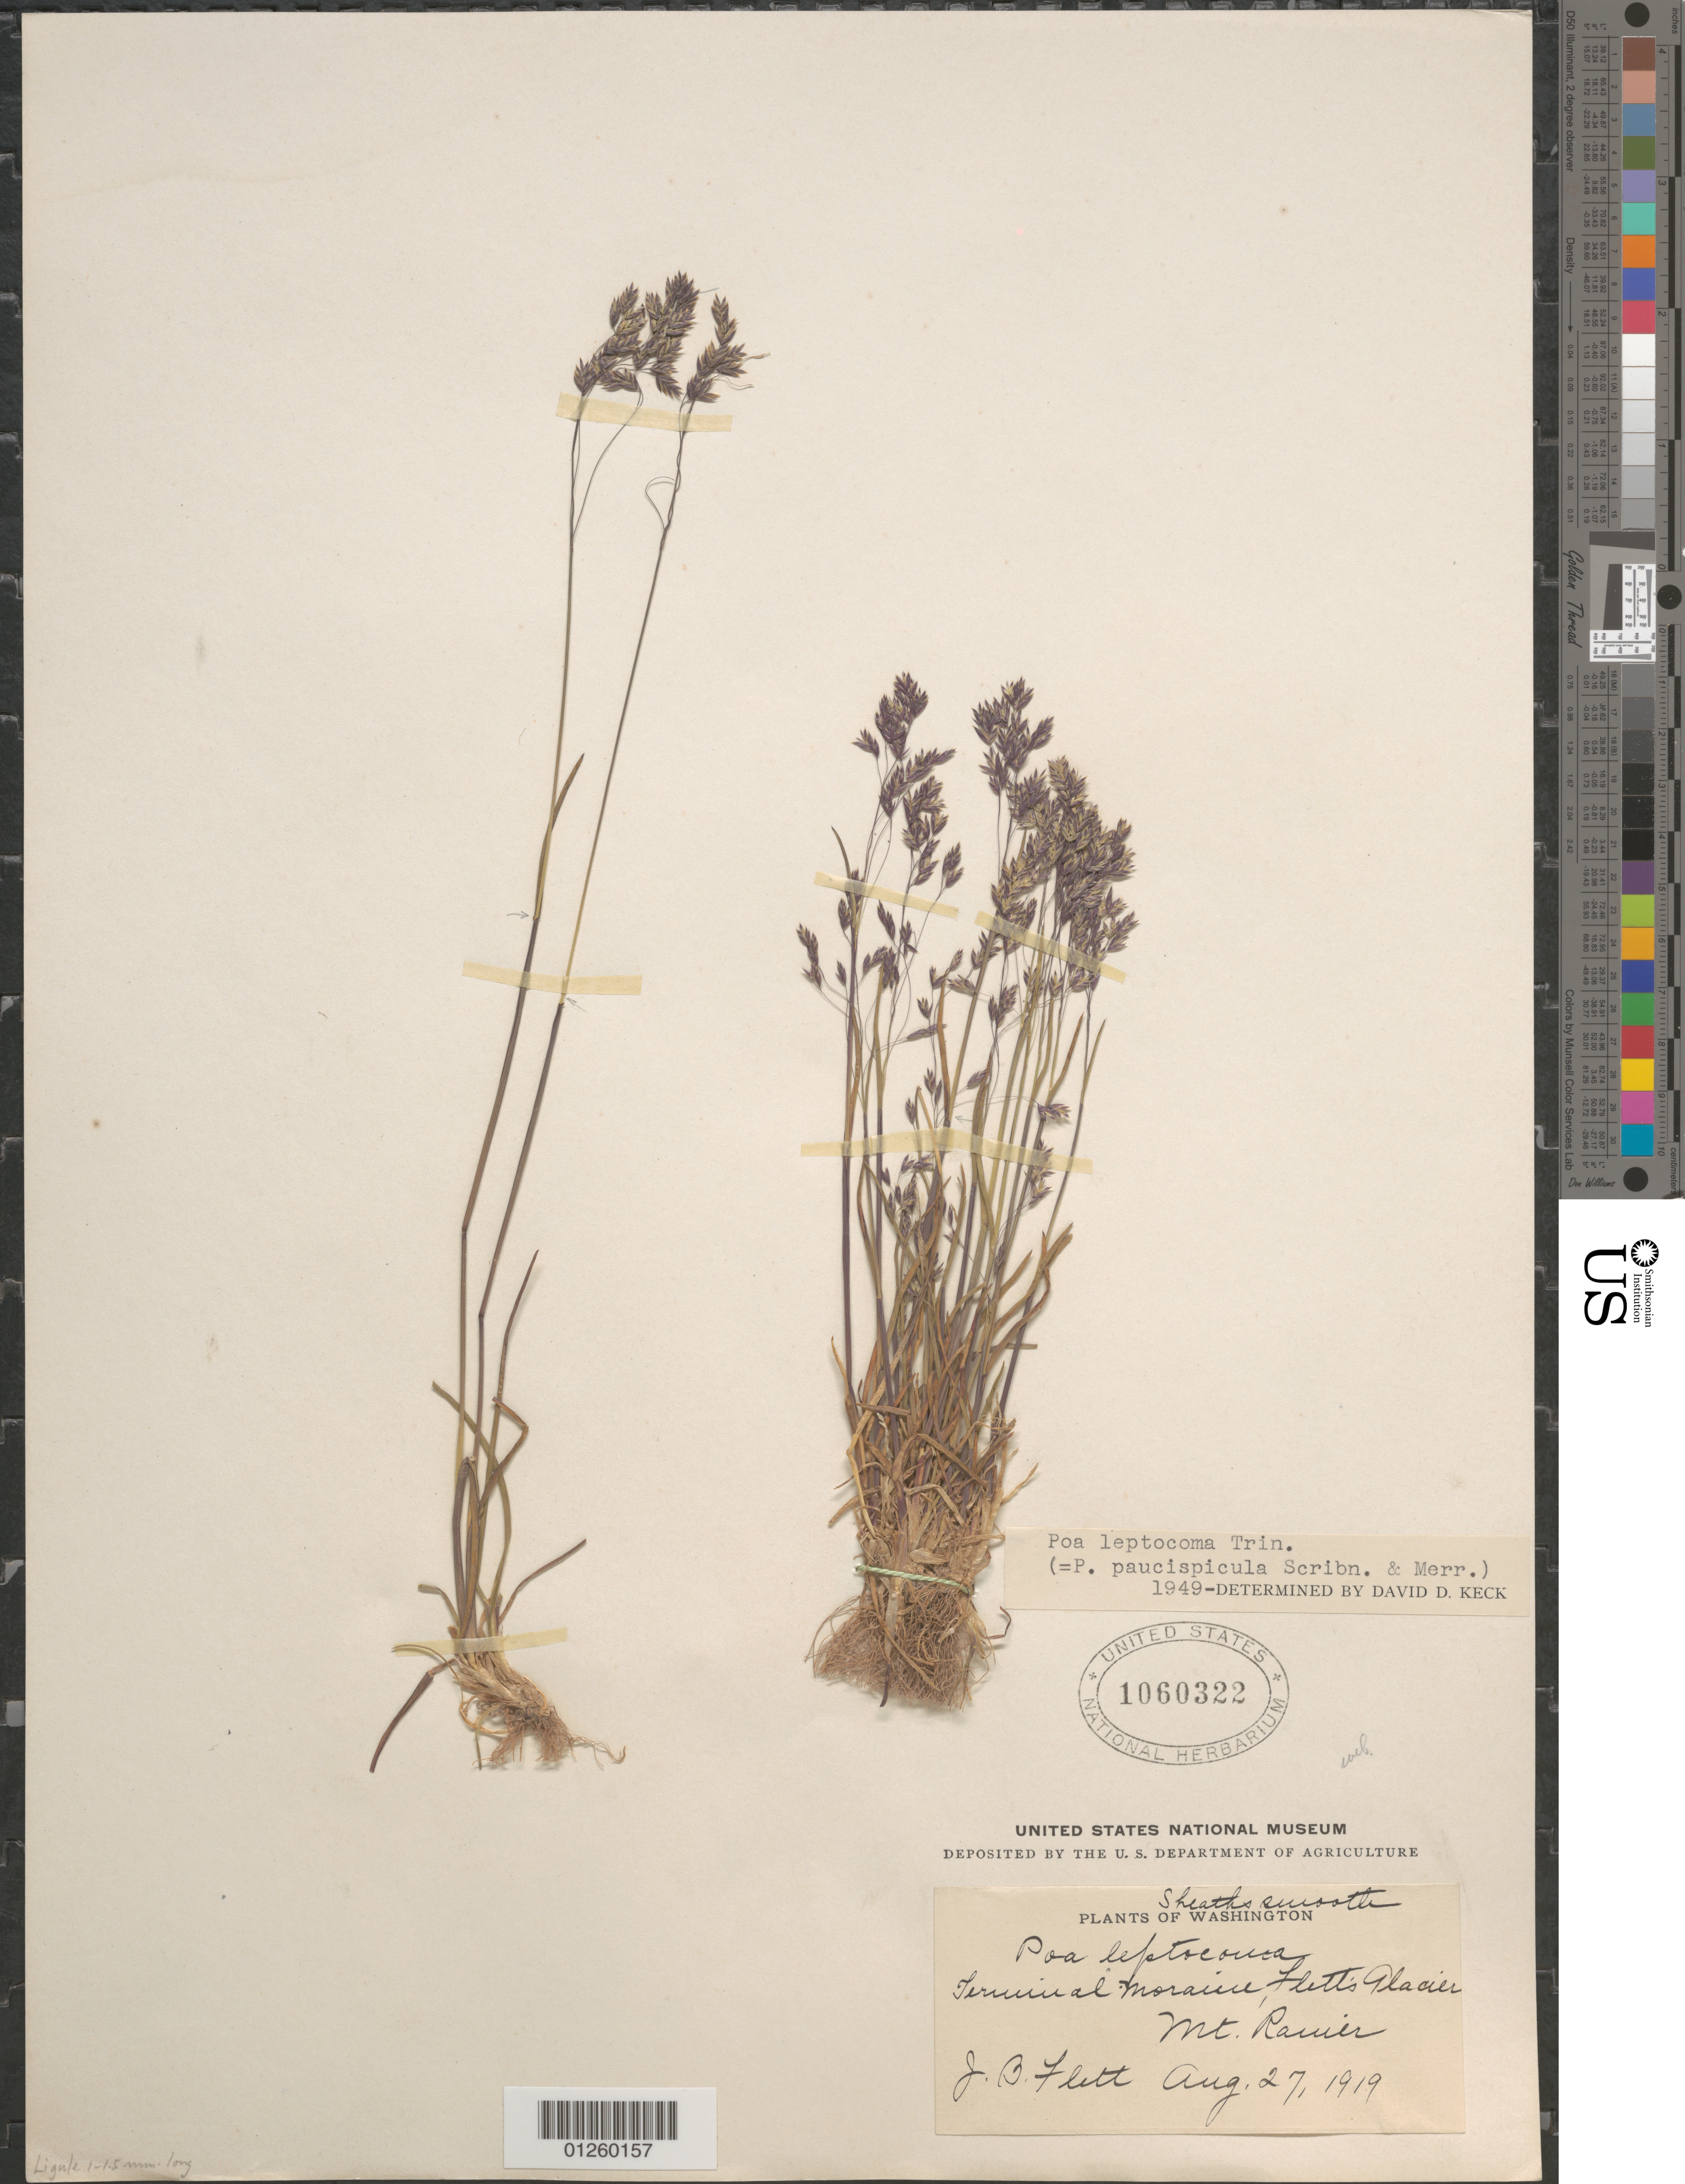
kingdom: Plantae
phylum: Tracheophyta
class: Liliopsida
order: Poales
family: Poaceae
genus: Poa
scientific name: Poa paucispicula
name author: Scribn. & Merr.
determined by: Soreng, Robert J., Research Associate (BOT), Smithsonian Institution - National Museum of Natural History (UNITED STATES)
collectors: J. Flett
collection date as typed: Augu. 27, 1919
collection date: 1919-08-27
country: United States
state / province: Washington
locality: Terminal Moraine, Fletts Glacier. Mt. Rainier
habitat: Terminal monaire.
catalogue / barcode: US 1060322